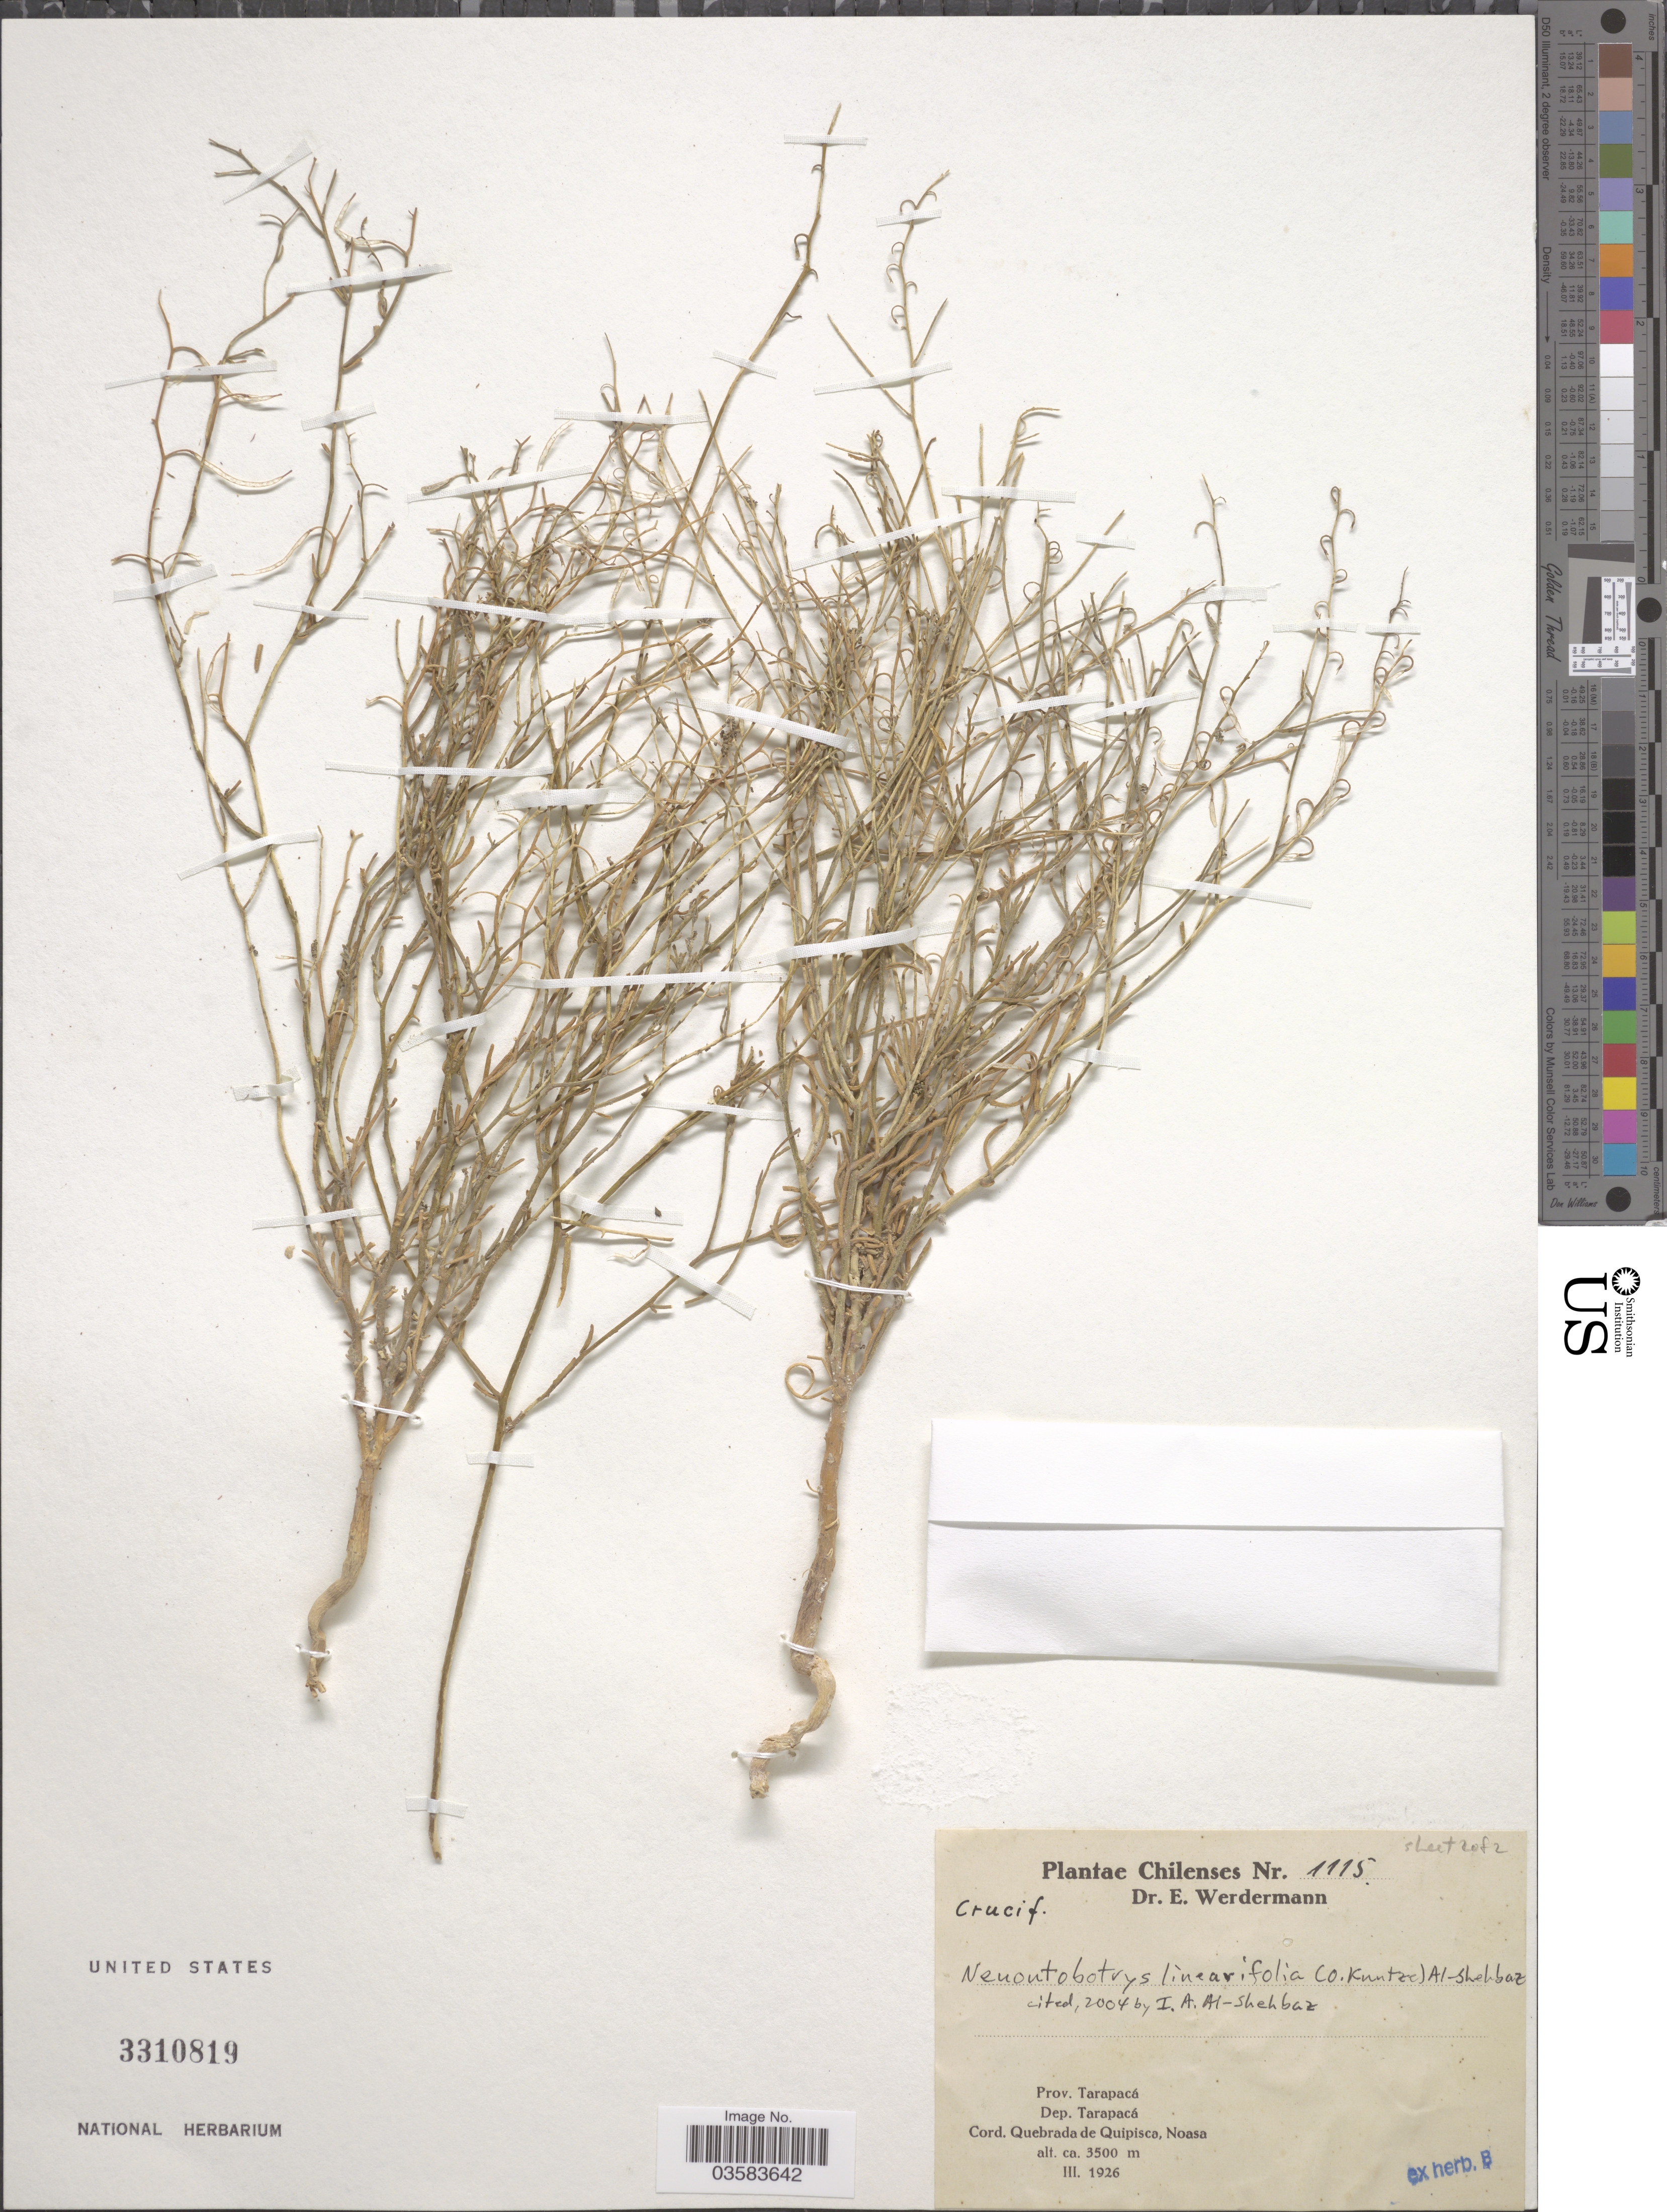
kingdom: Plantae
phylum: Tracheophyta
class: Magnoliopsida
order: Brassicales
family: Brassicaceae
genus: Neuontobotrys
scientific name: Neuontobotrys linearifolius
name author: (Kuntze) Al-Shehbaz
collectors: E. Werdermann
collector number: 1115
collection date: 1926-03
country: Chile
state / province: Tarapacá (I)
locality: Dep. Tarapacá. Cord. Quebrada de Quipisca, Noasa.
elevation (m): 3500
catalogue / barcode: US 3310819